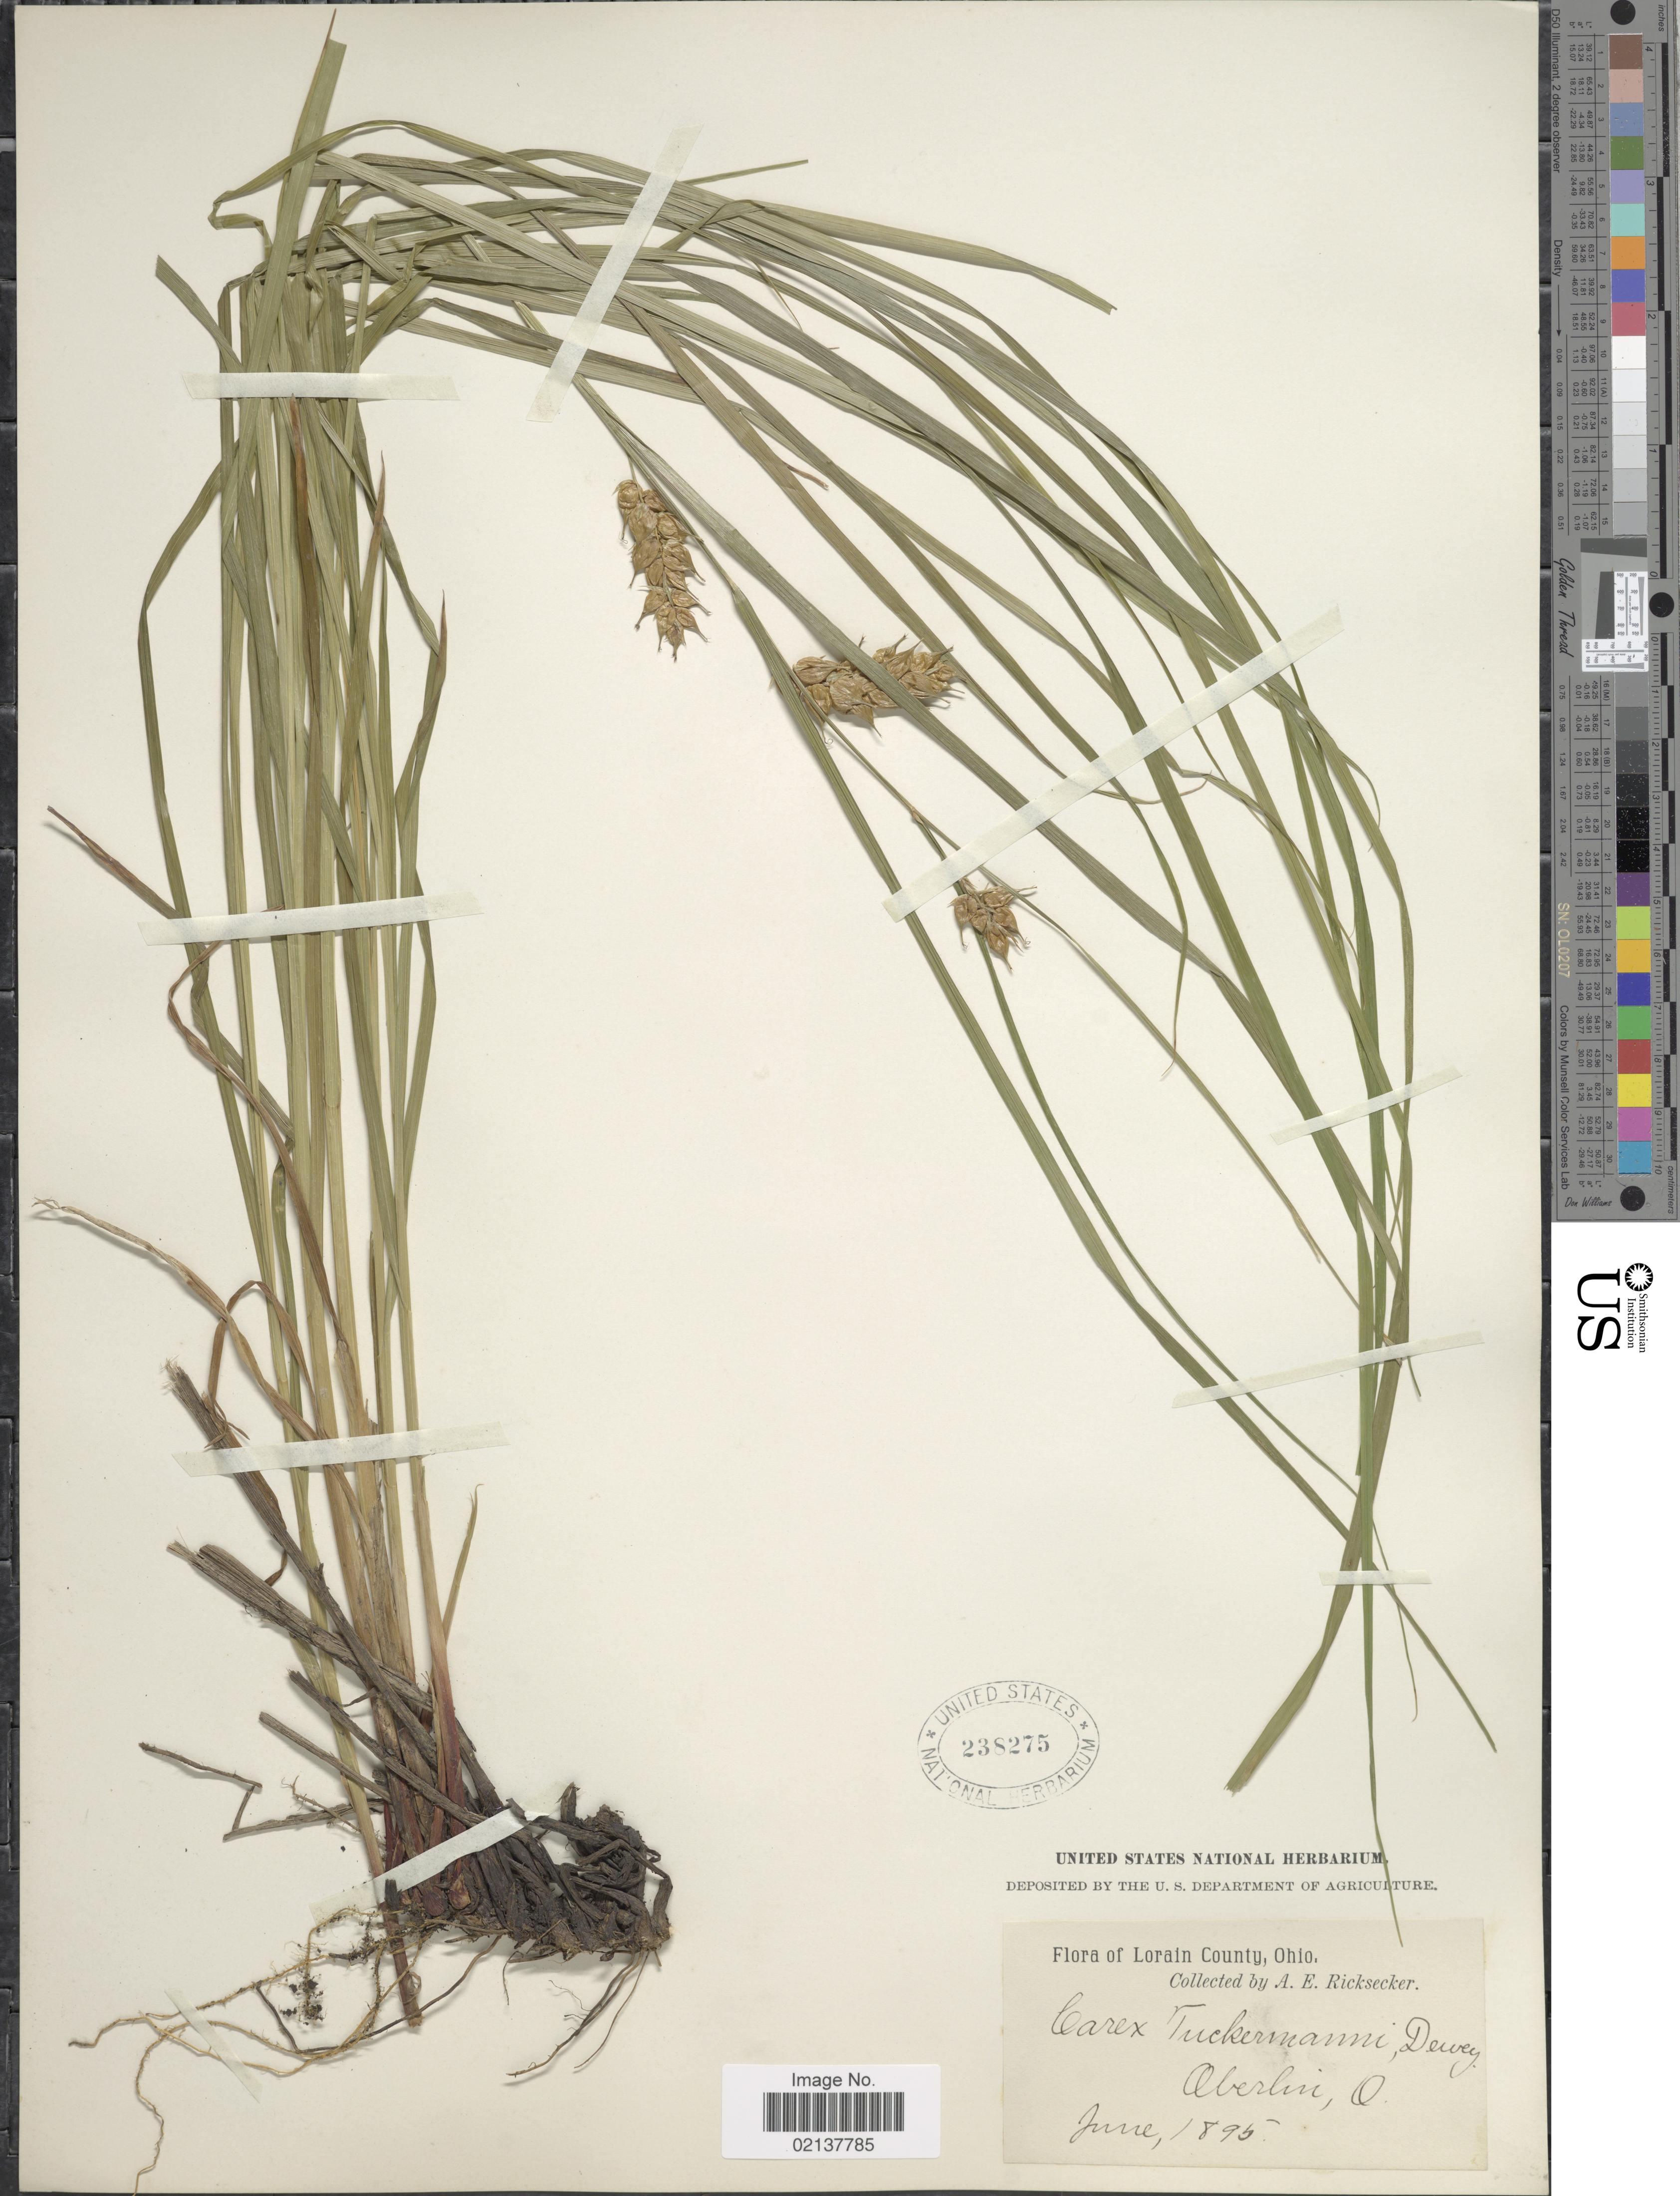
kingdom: Plantae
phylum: Tracheophyta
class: Liliopsida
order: Poales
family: Cyperaceae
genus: Carex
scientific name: Carex tuckermanii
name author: Boott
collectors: A. E. Ricksecker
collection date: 1895-06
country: United States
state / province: Ohio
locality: Lorain County, Oberlin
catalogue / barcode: US 238275